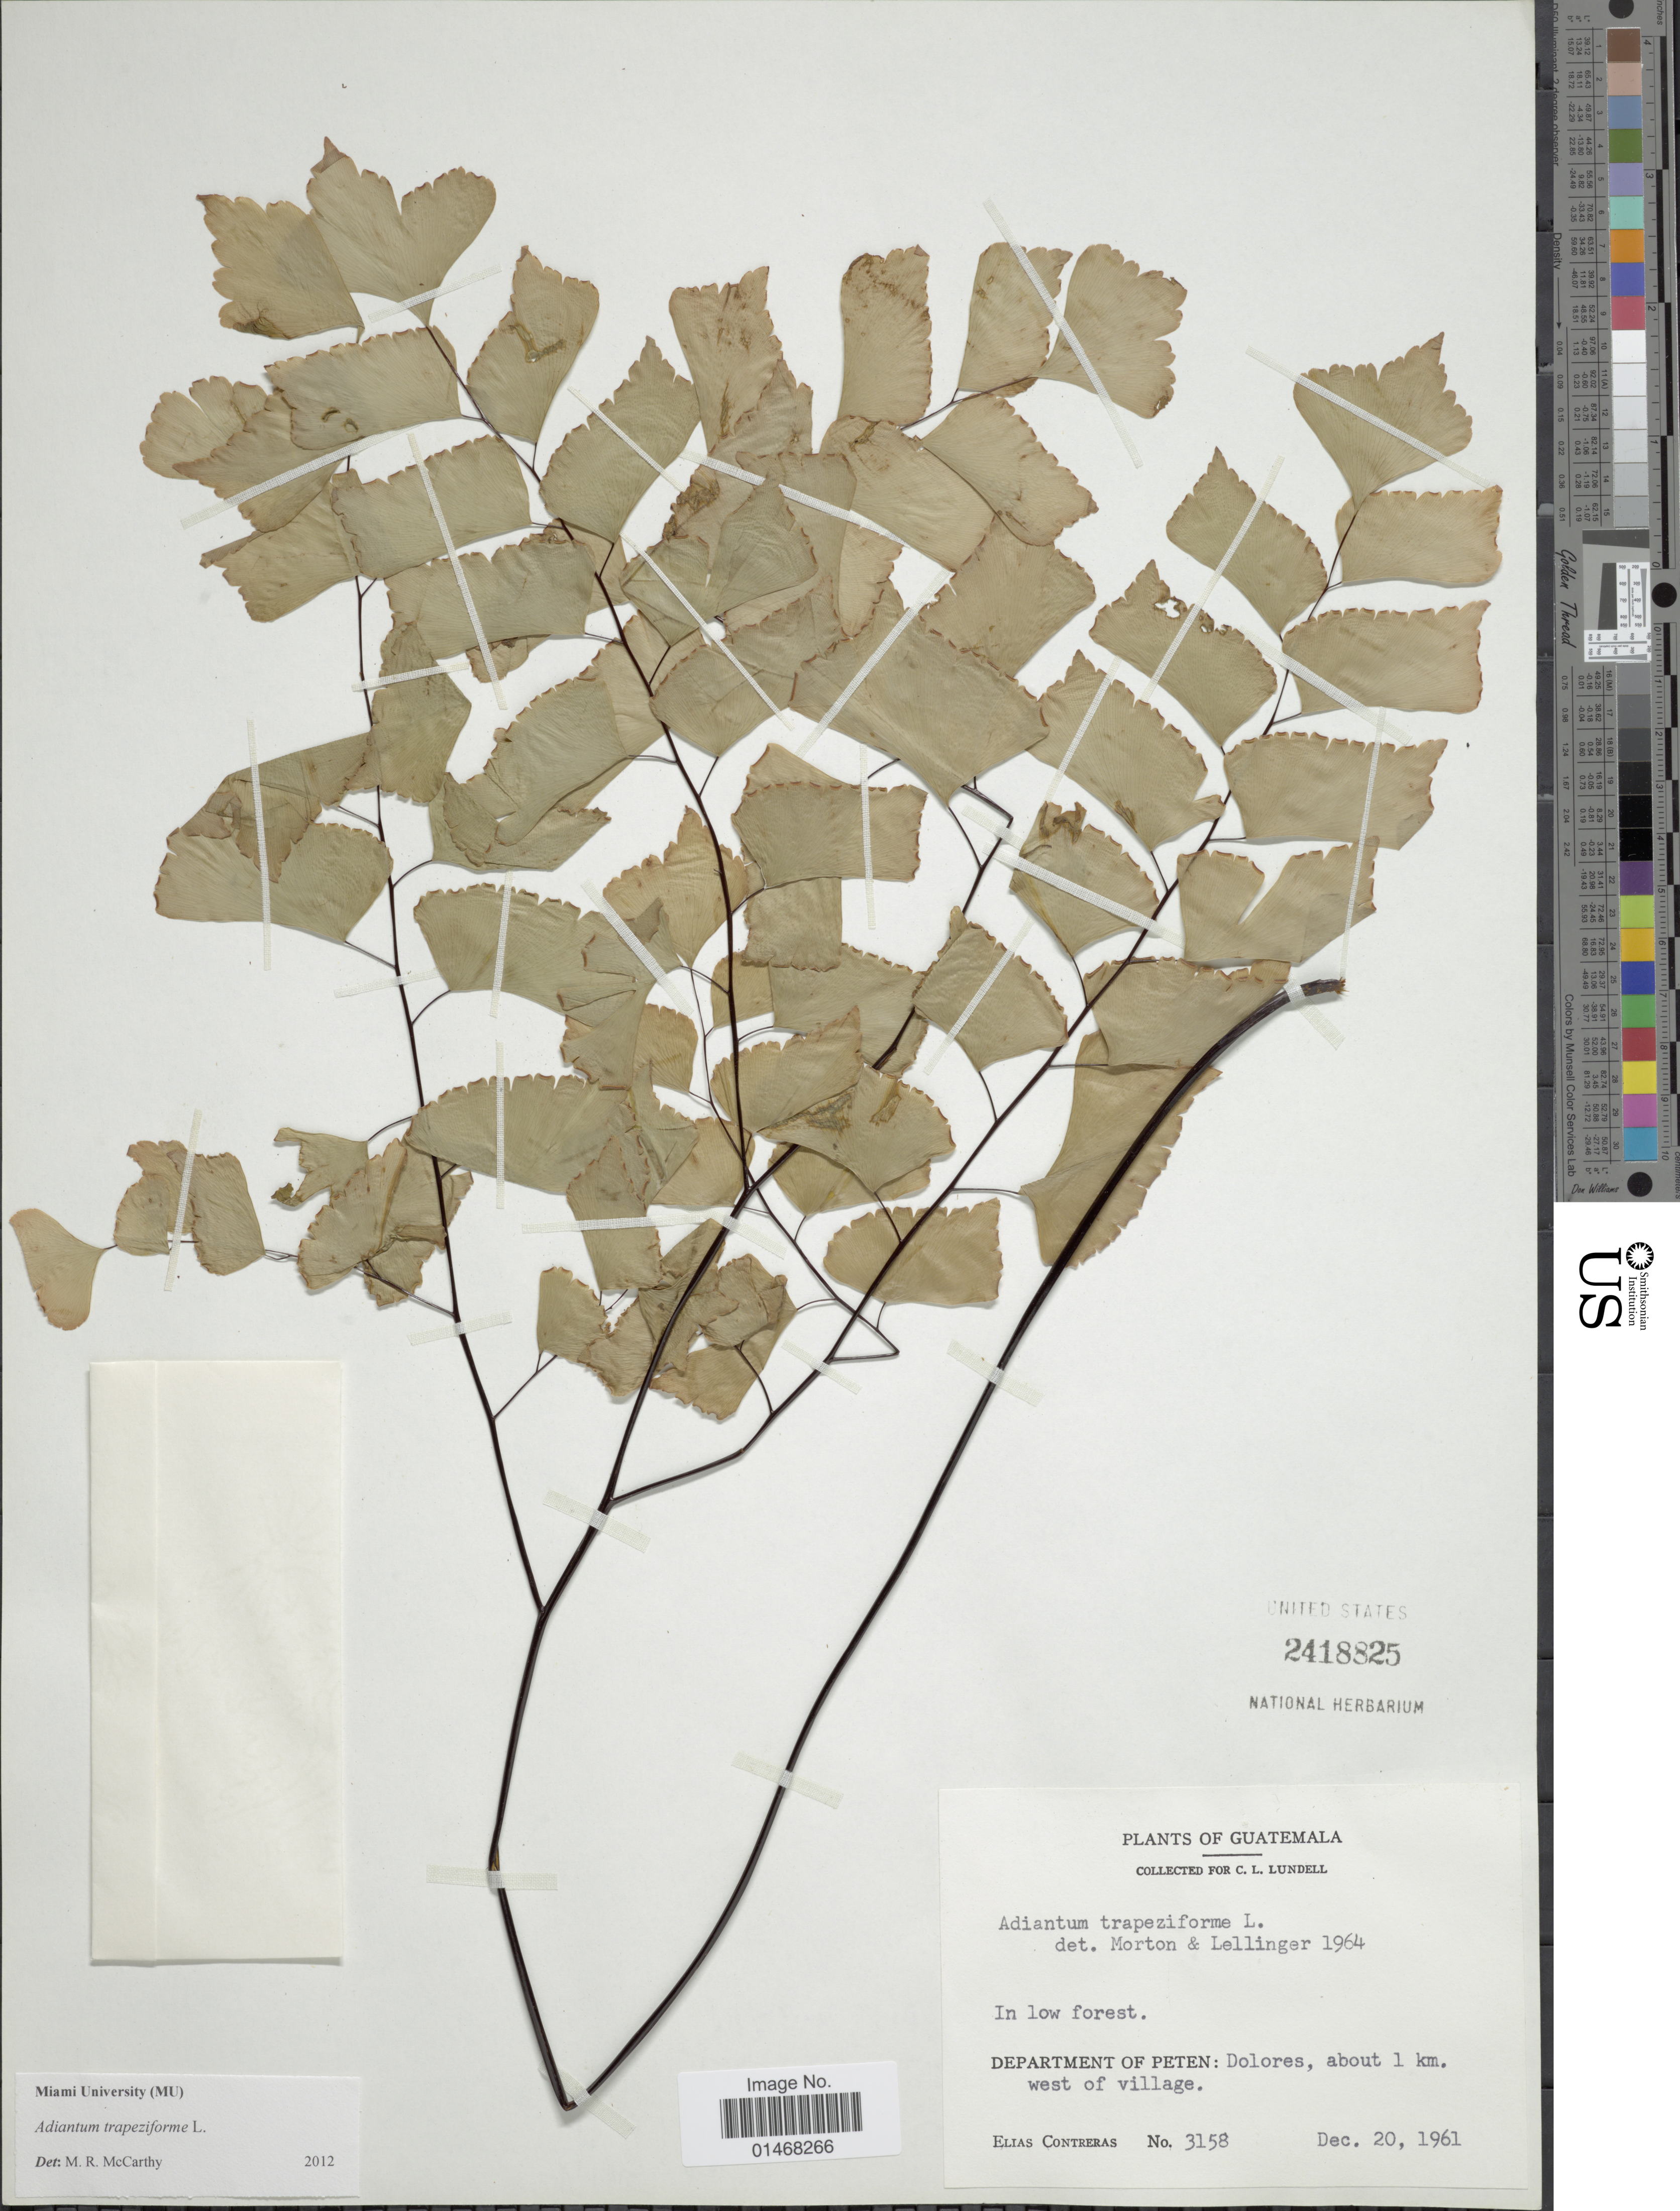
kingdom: Plantae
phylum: Tracheophyta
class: Polypodiopsida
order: Polypodiales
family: Pteridaceae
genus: Adiantum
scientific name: Adiantum trapeziforme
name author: L.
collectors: E. Contreras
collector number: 3158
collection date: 1961-12-20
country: Guatemala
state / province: El Petén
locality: Department of Peten: Dolores, about 1 km west of village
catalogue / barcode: US 2418825